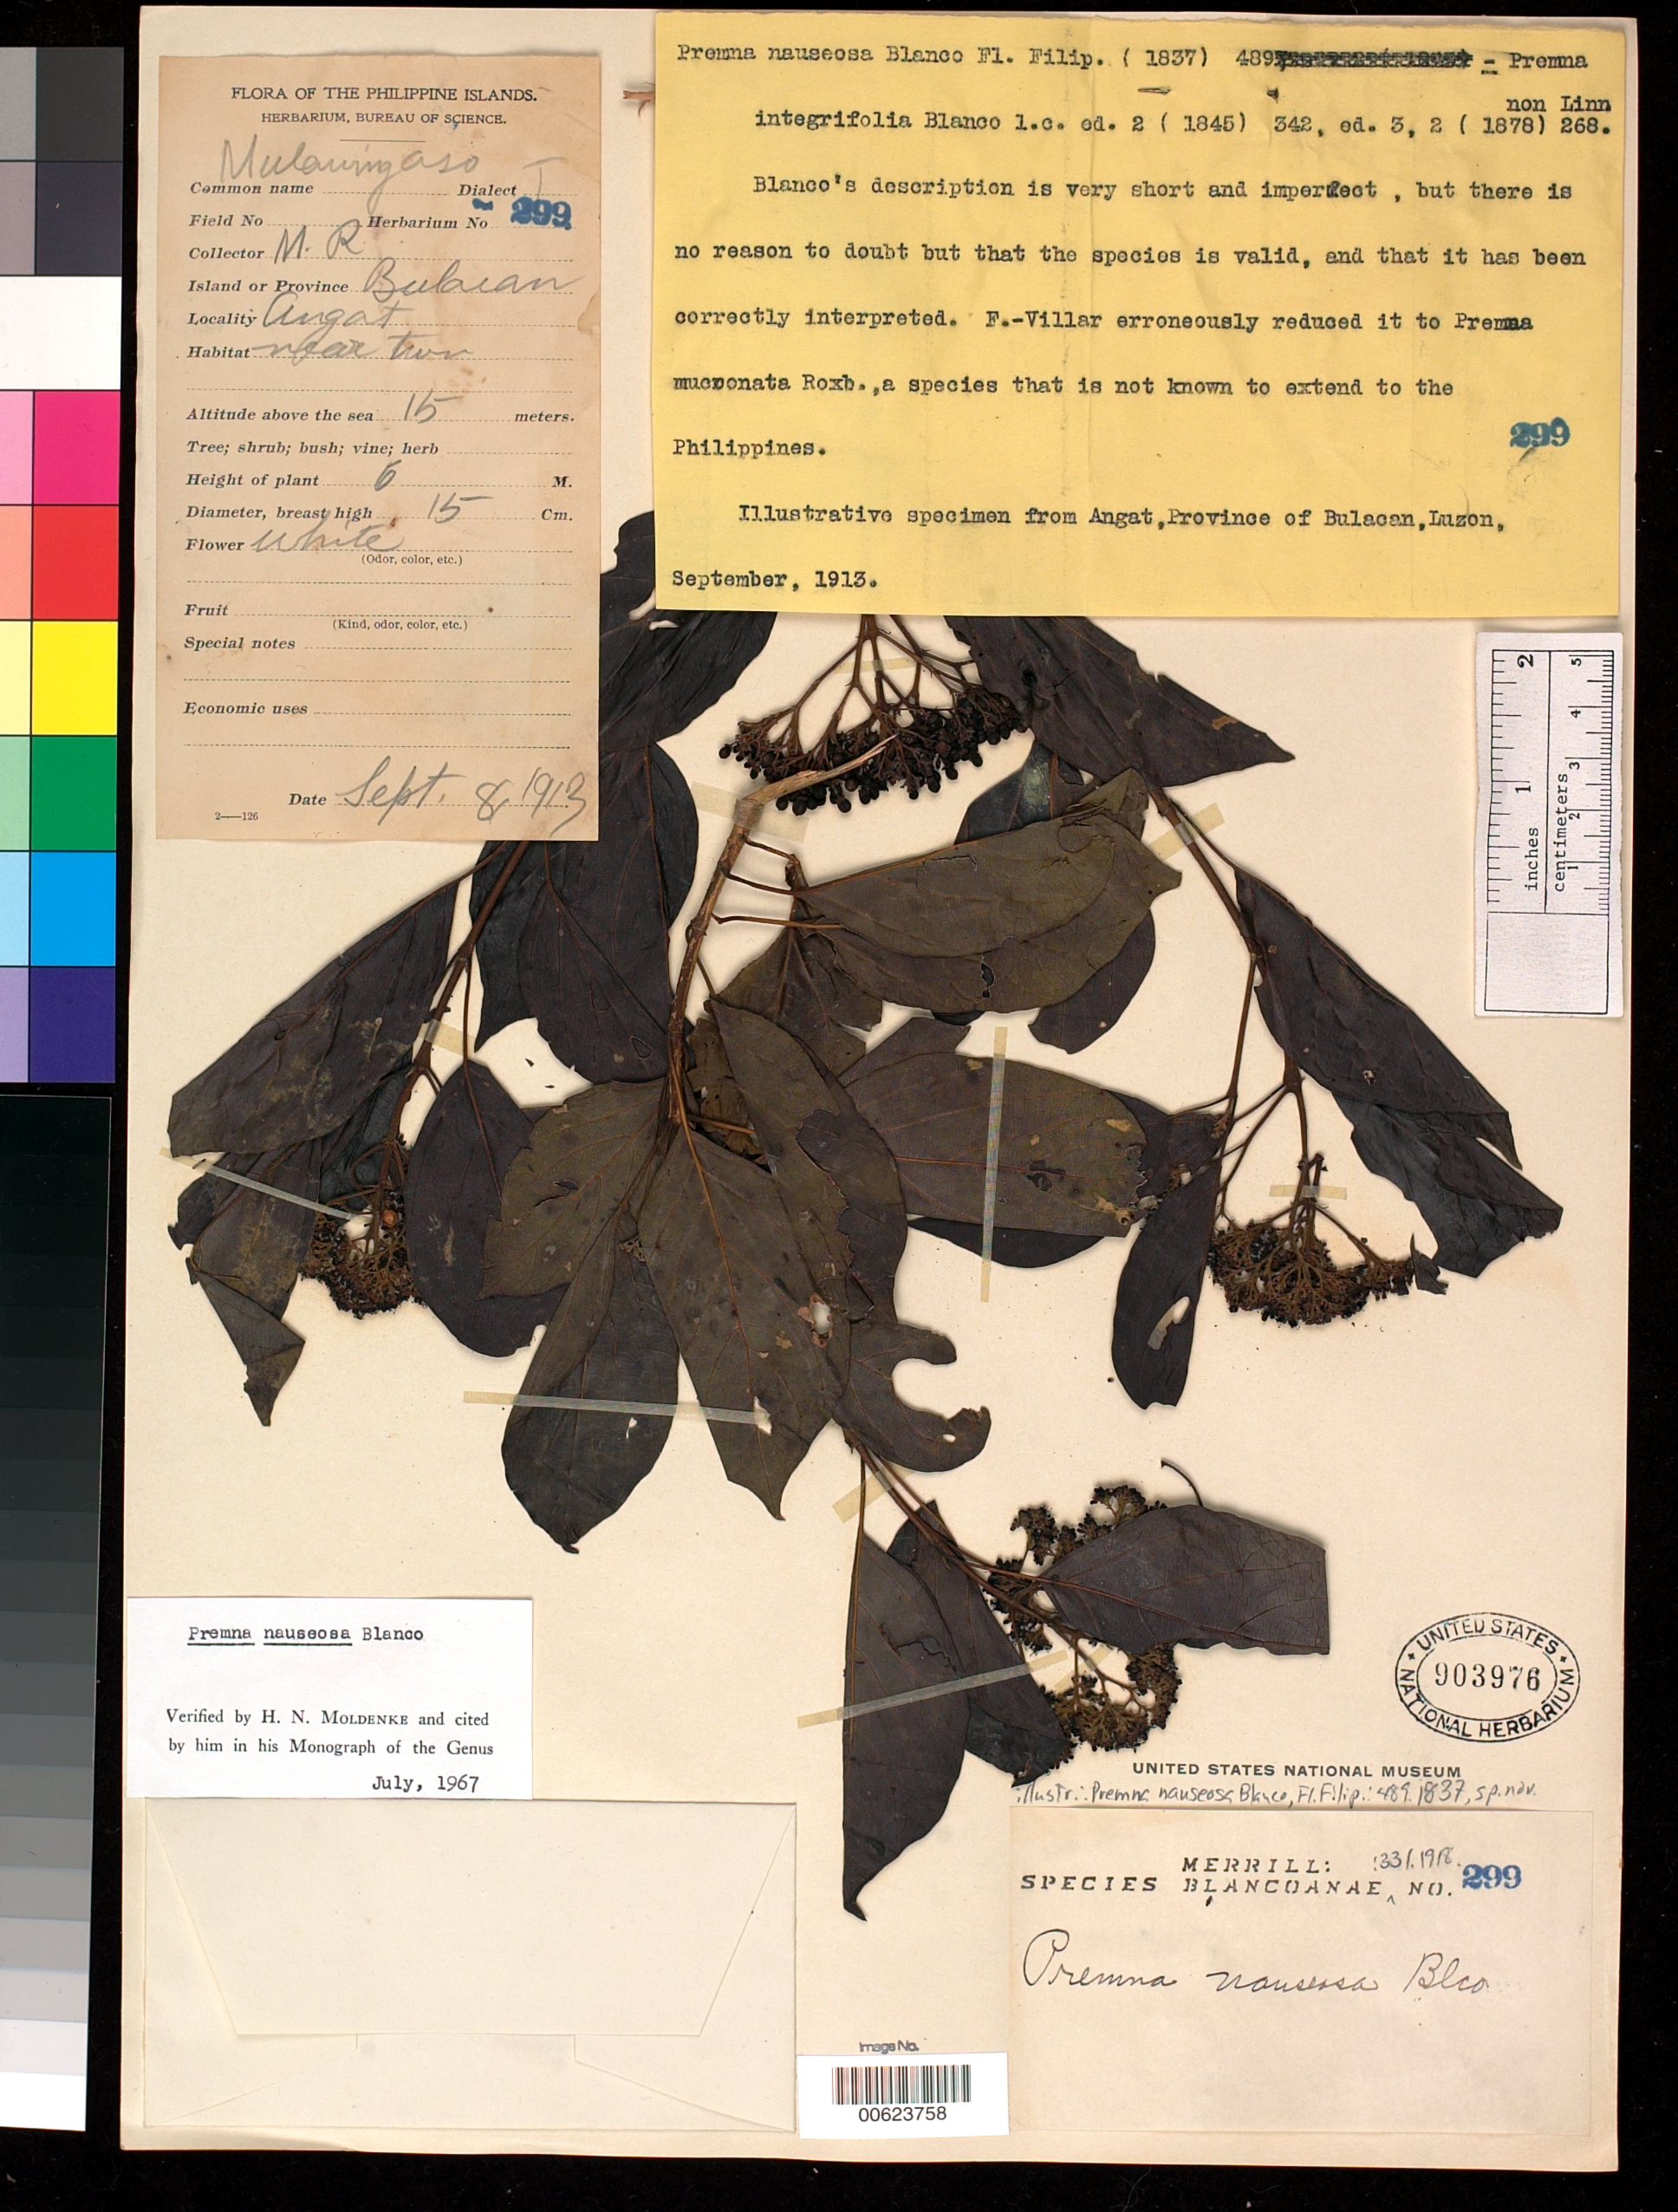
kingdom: Plantae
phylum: Tracheophyta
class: Magnoliopsida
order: Lamiales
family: Lamiaceae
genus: Premna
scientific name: Premna nauseosa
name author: Blanco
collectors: M. Ramos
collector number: Sp. Blancoan. 0299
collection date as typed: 08 Sep 1913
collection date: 1913-09-08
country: Philippines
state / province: Central Luzon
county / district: Bulacan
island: Luzon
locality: Angat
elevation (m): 15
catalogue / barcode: US 903976